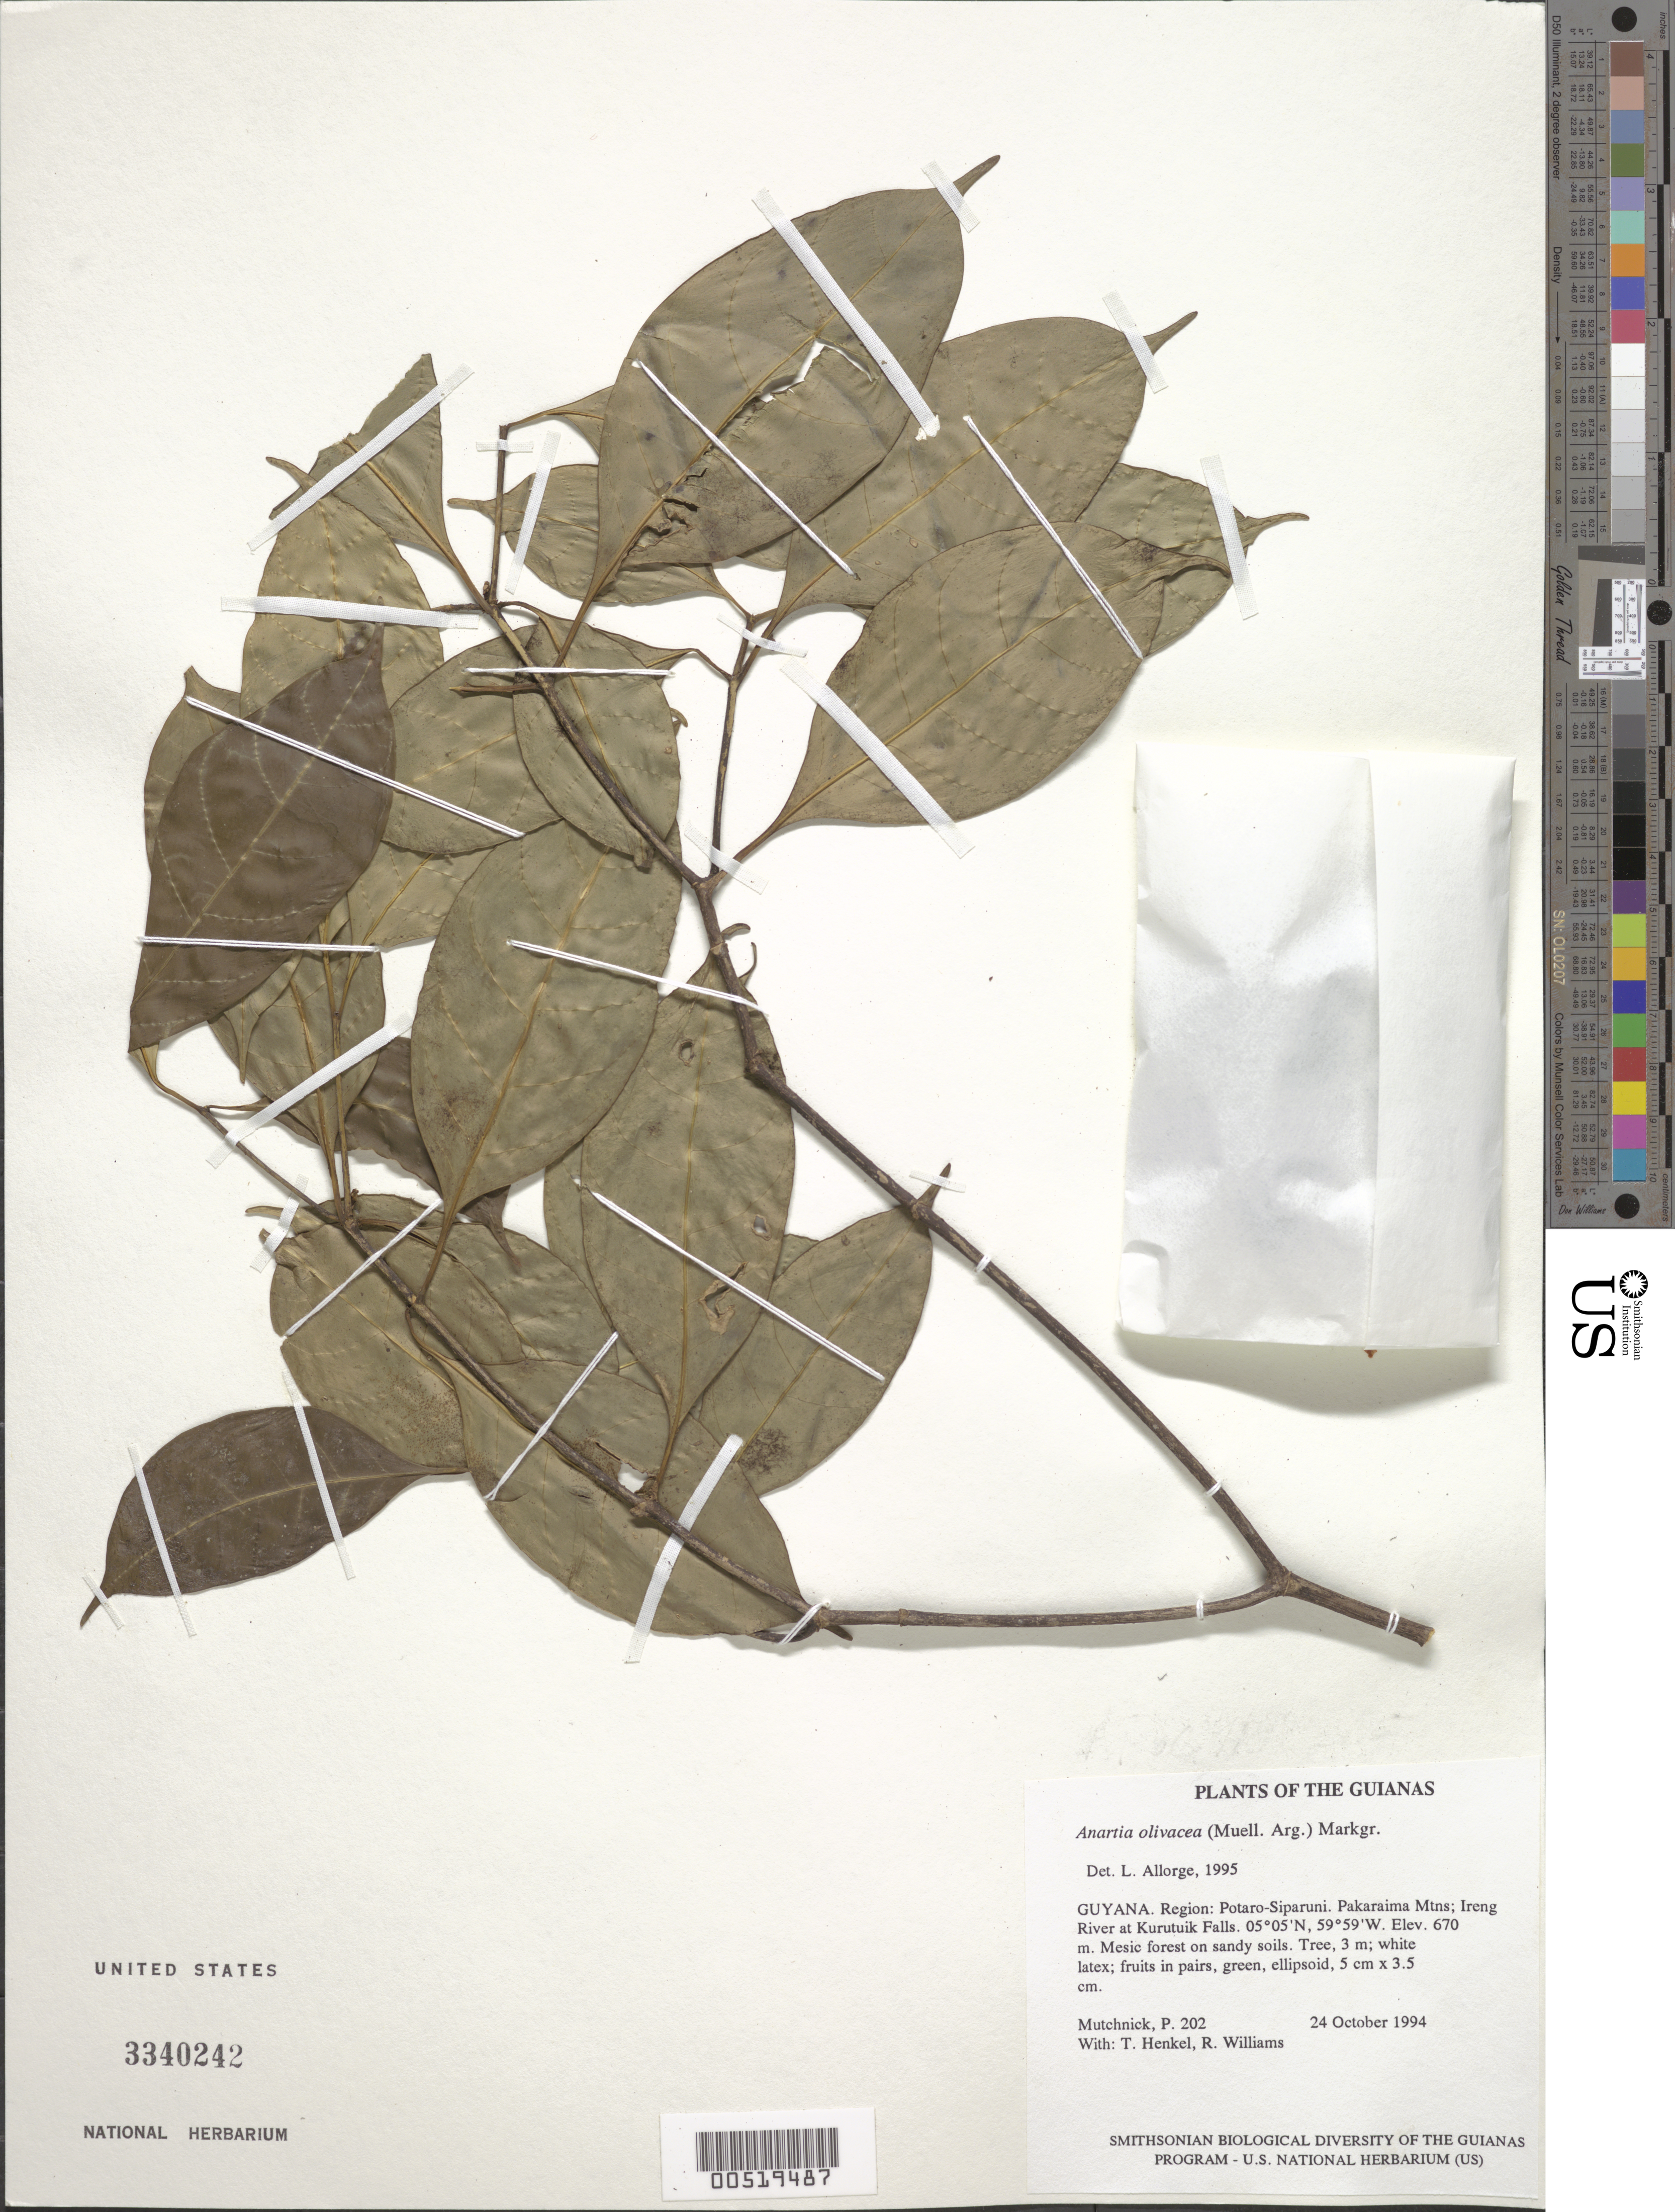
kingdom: Plantae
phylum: Tracheophyta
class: Magnoliopsida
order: Gentianales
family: Apocynaceae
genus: Anartia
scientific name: Anartia olivacea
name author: (Müll. Arg.) Markgr.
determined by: Allorge, L.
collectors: P. Mutchnick, T. Henkel & R. Williams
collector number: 202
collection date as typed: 24 October 1994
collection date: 1994-10-24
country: Guyana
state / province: Potaro-Siparuni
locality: Pakaraima Mtns; Ireng River at Kurutuik Falls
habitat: Mesic forest on sandy soils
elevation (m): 670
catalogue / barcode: US 3340242